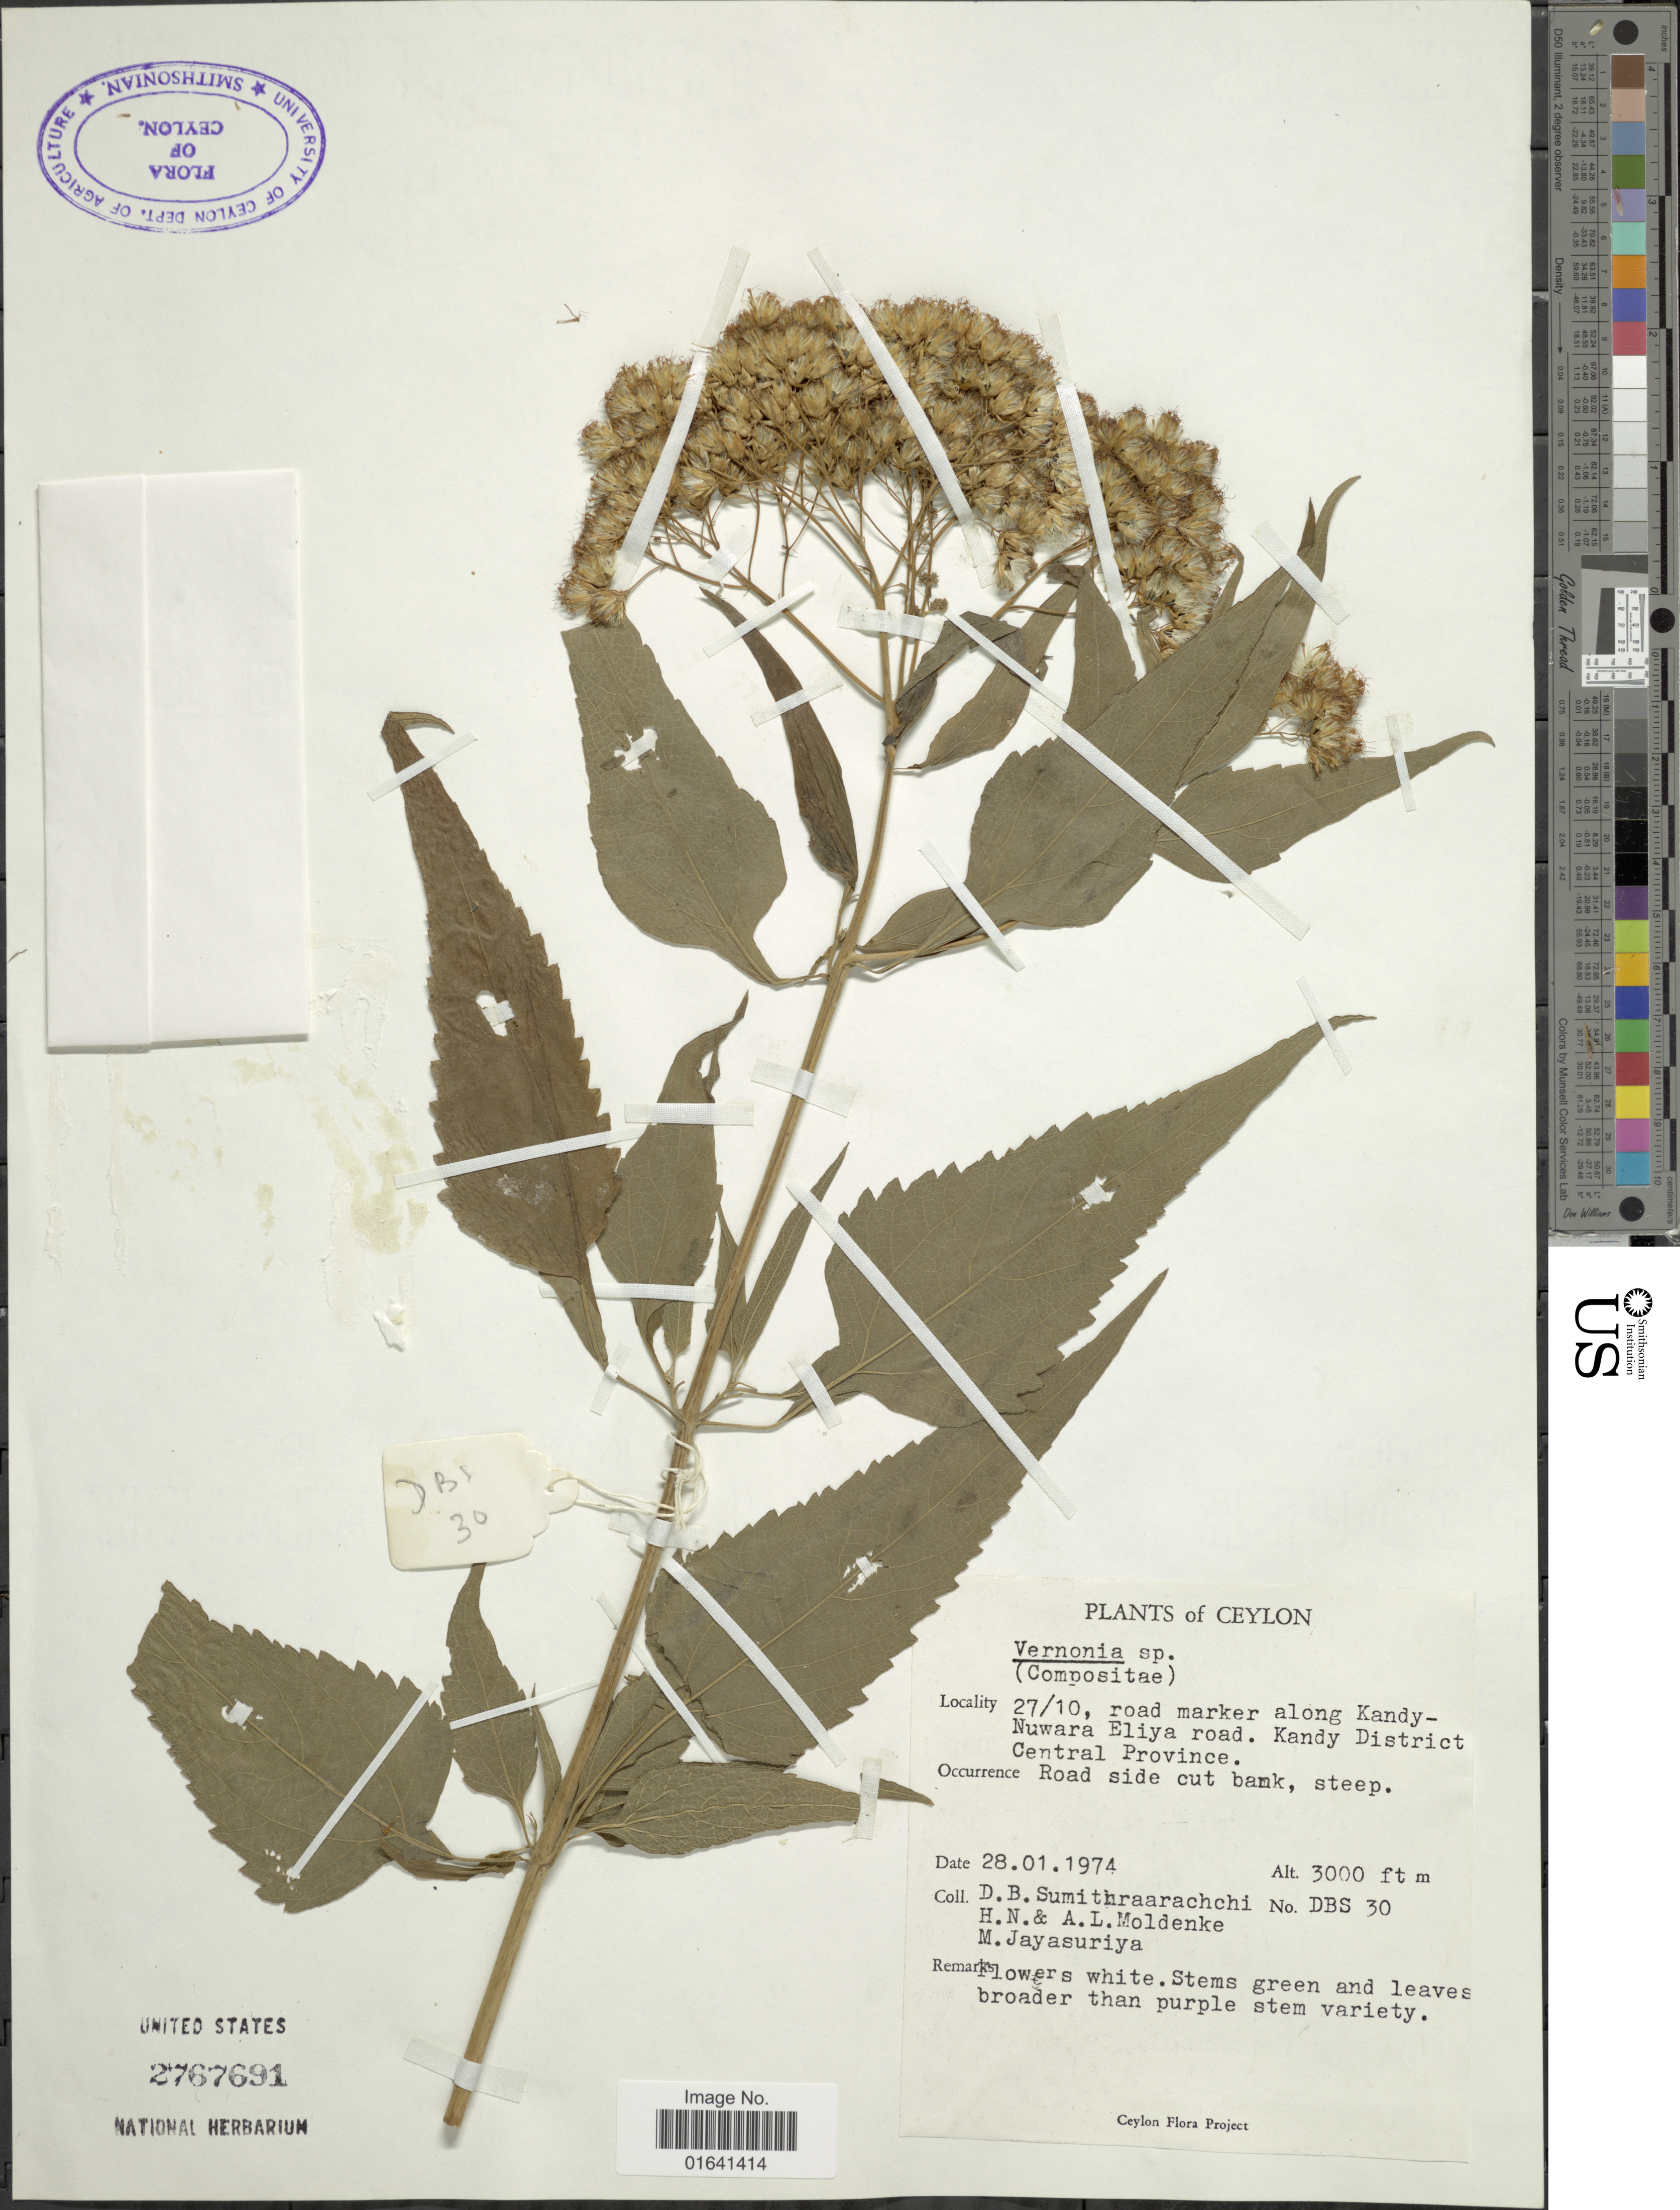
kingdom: Plantae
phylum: Tracheophyta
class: Magnoliopsida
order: Asterales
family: Asteraceae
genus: Austroeupatorium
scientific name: Austroeupatorium inulaefolium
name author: (Kunth) R.M. King & H. Rob.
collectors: D. B. Sumithraarachchi, H. N. Moldenke, A. L. Moldenke & M. Jayasuriya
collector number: DBS 30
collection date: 1974-01-28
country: Sri Lanka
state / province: Central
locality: Ceylon, 27/10, road marker along Kandy-Nuwara Eliya road. Kandy District Central Province. Roadside cut bank, steep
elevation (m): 914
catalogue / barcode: US 2767691